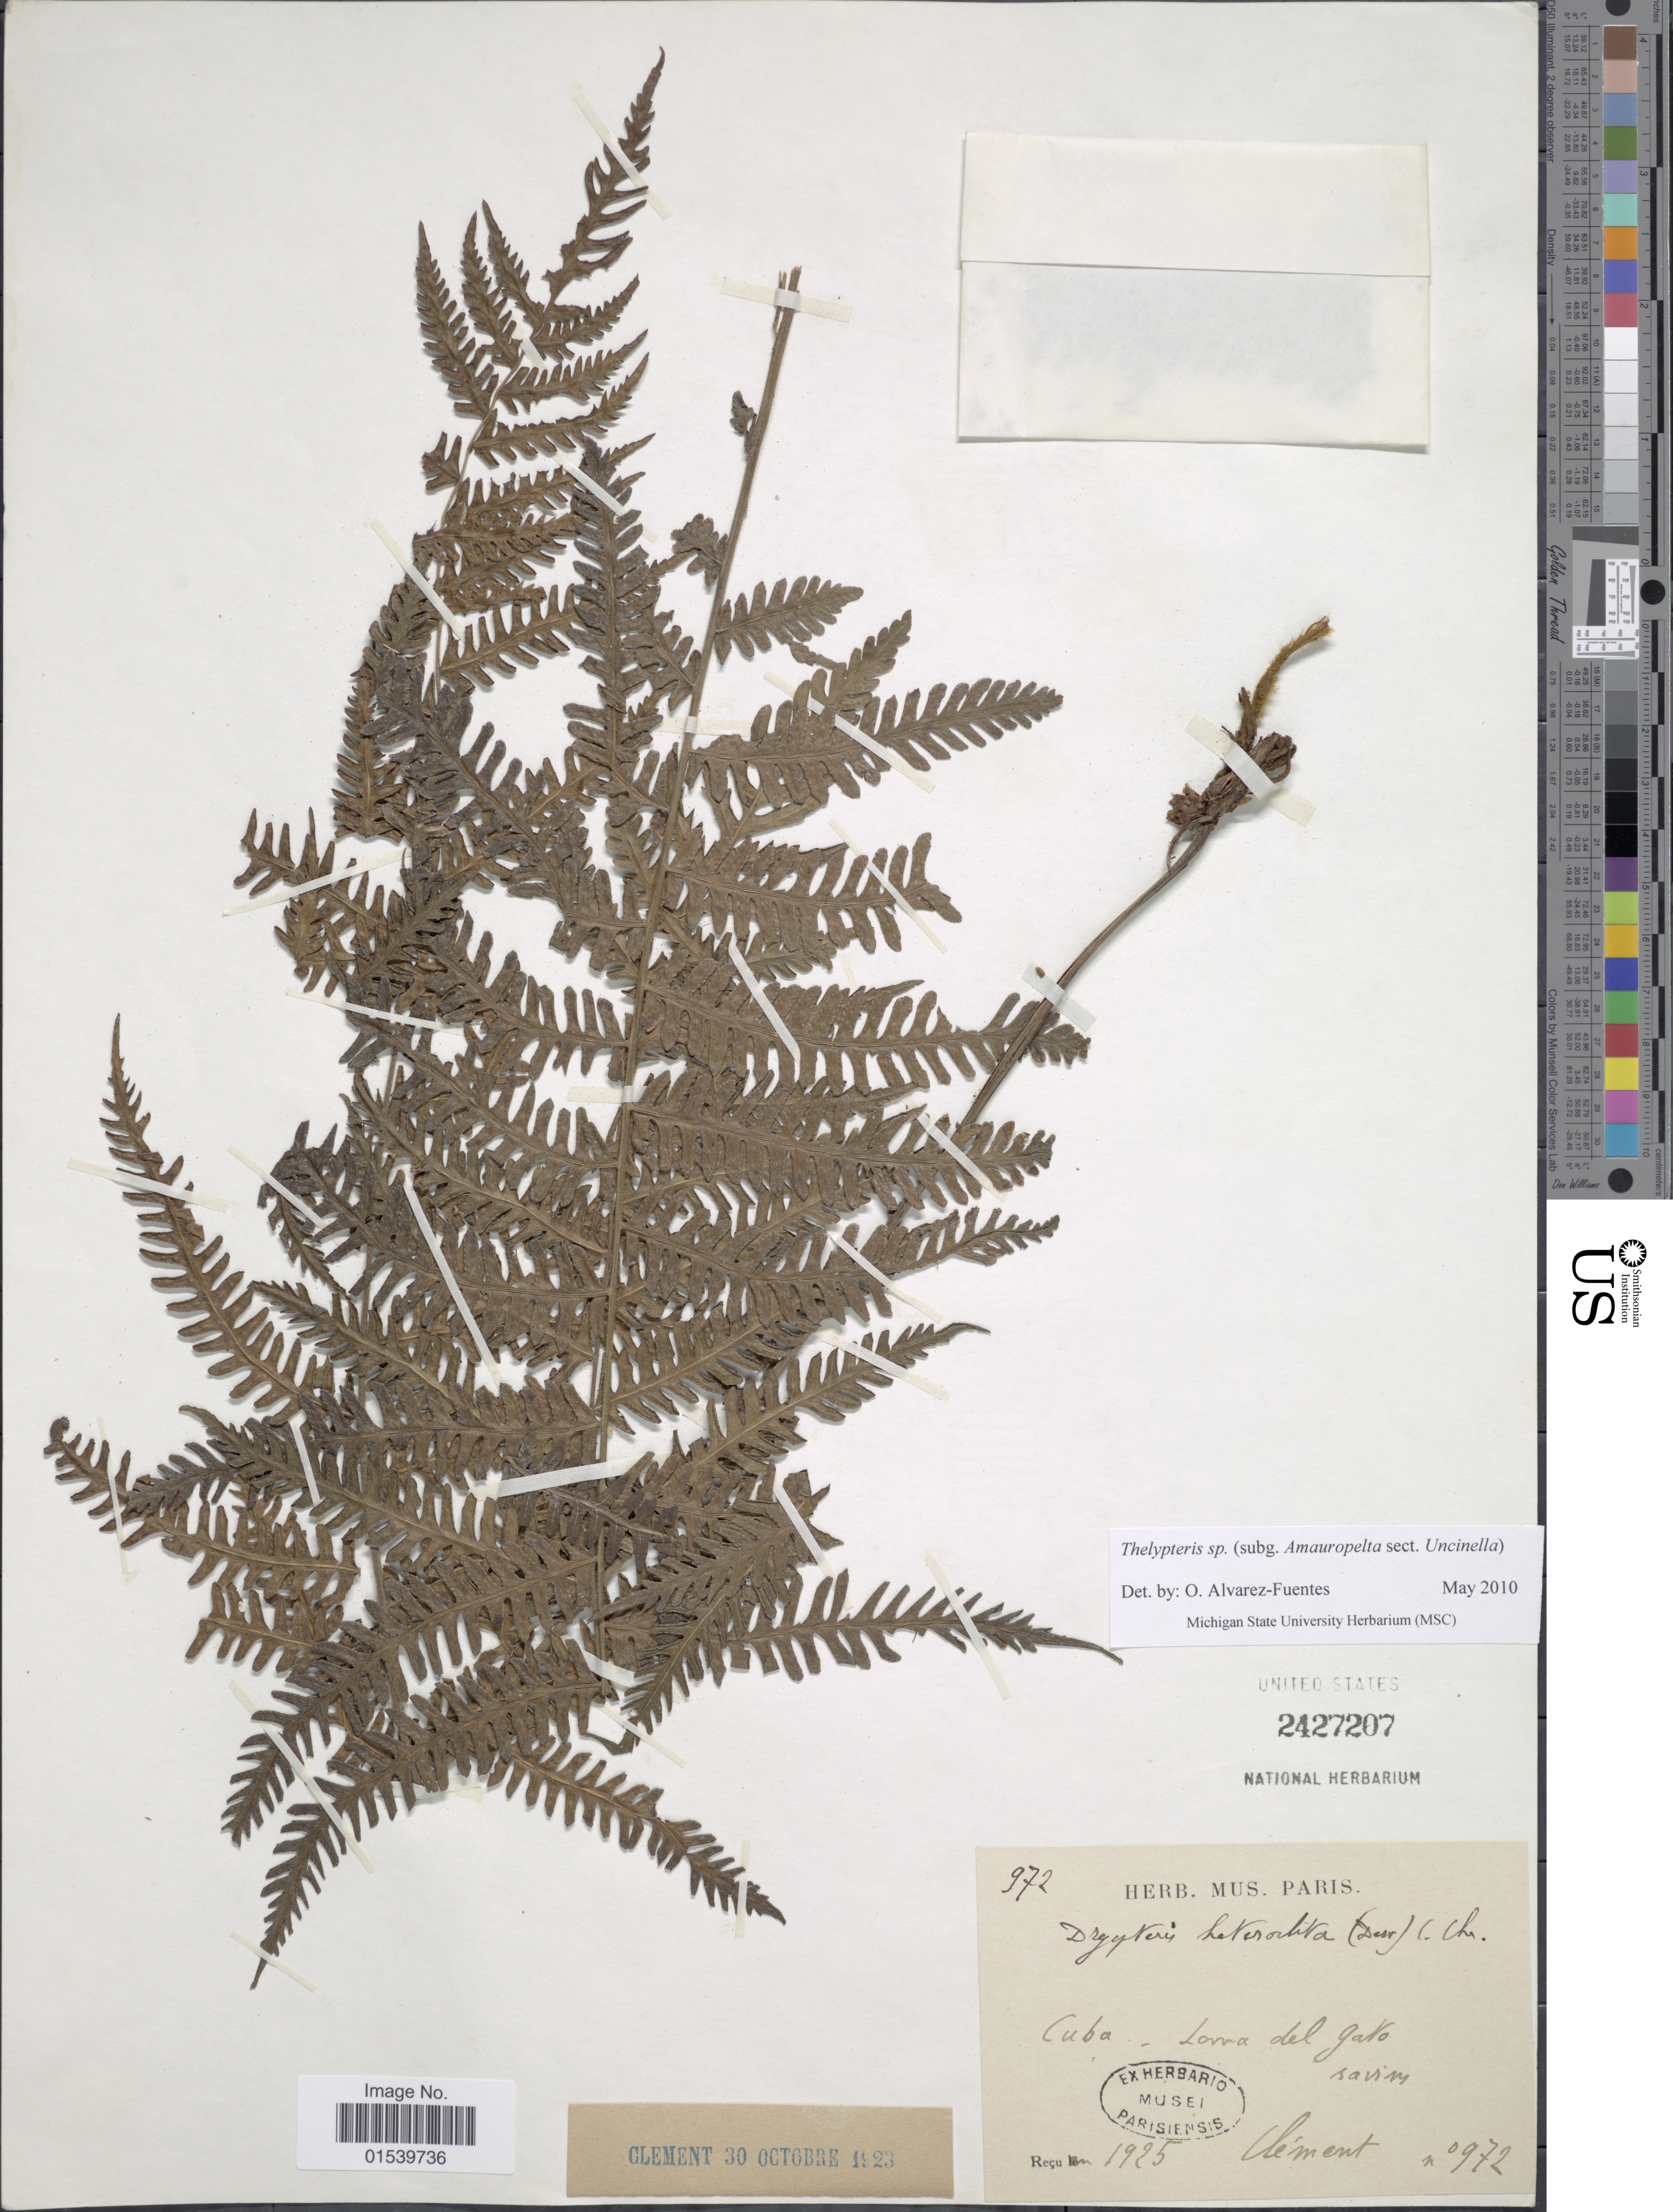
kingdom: Plantae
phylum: Tracheophyta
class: Polypodiopsida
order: Polypodiales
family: Thelypteridaceae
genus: Amauropelta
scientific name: Amauropelta sp.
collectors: Clément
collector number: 972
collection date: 1925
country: Cuba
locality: Loma del Gato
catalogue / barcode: US 2427207